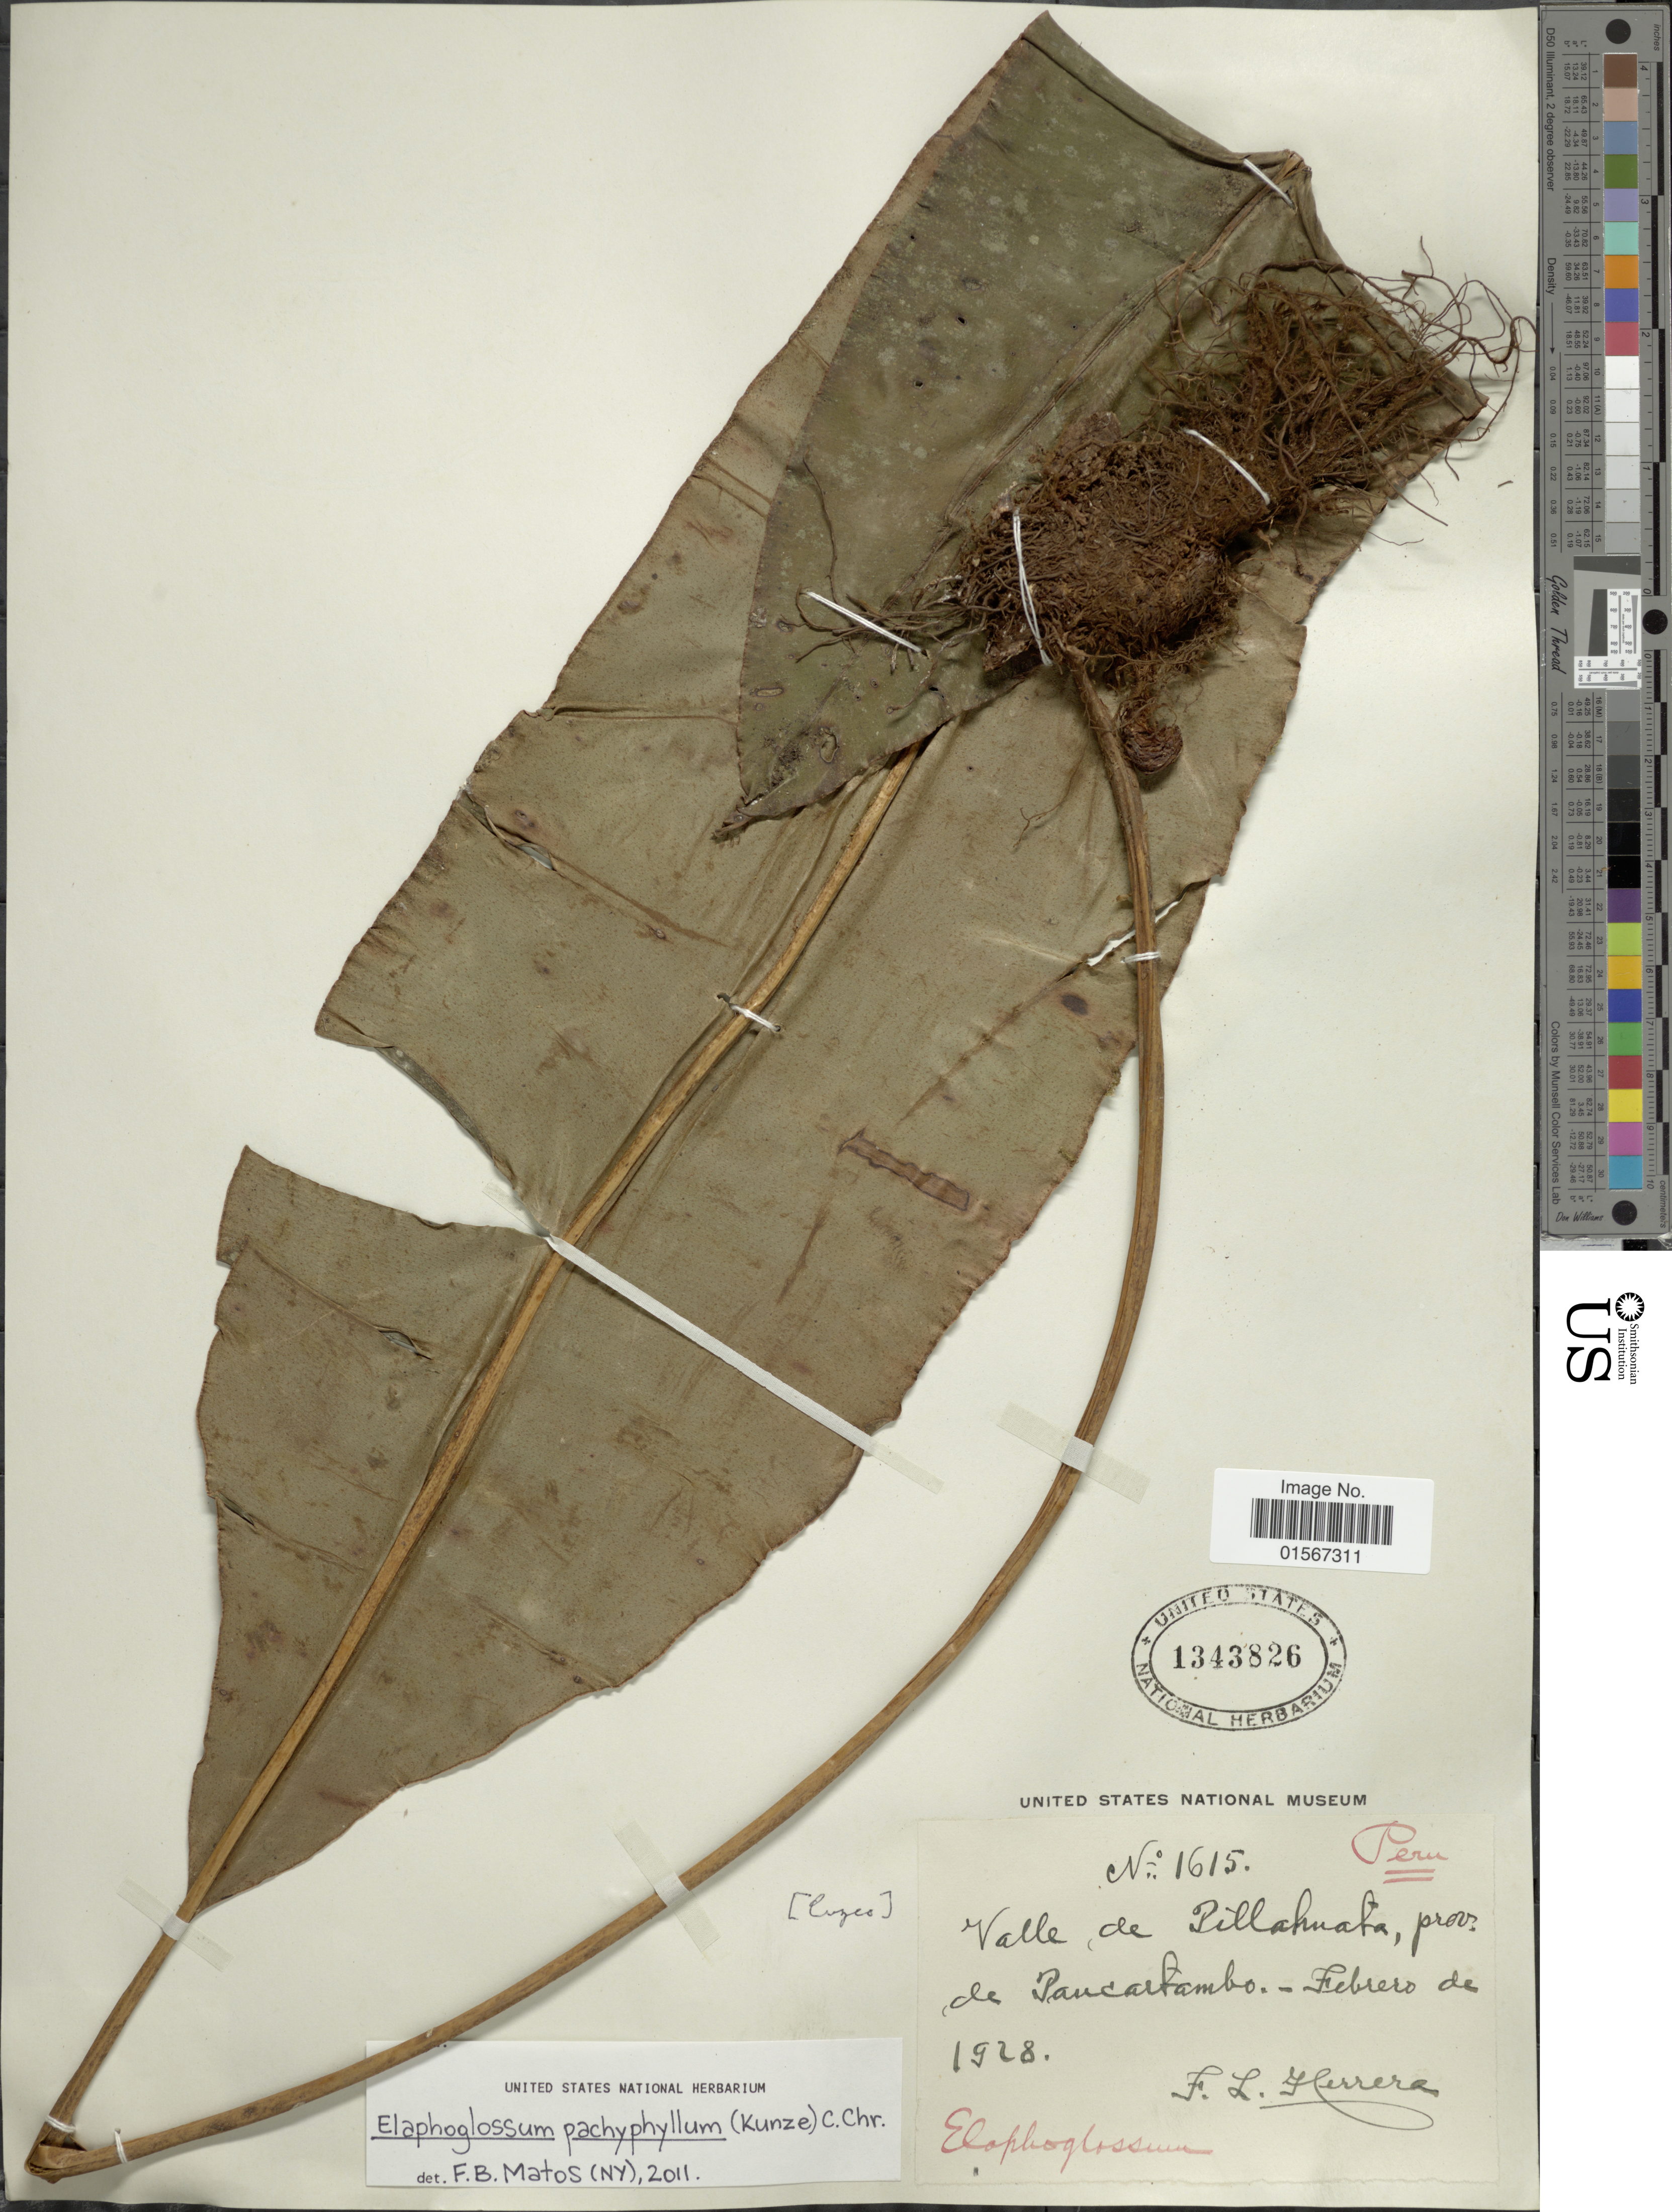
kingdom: Plantae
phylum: Tracheophyta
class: Polypodiopsida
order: Polypodiales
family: Dryopteridaceae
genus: Elaphoglossum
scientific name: Elaphoglossum pachyphyllum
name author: (Kunze) C. Chr.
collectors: F. L. Herrera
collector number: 1615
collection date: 1928-02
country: Peru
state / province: Cusco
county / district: Paucartambo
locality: Valle de Pillahuata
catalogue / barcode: US 1343826